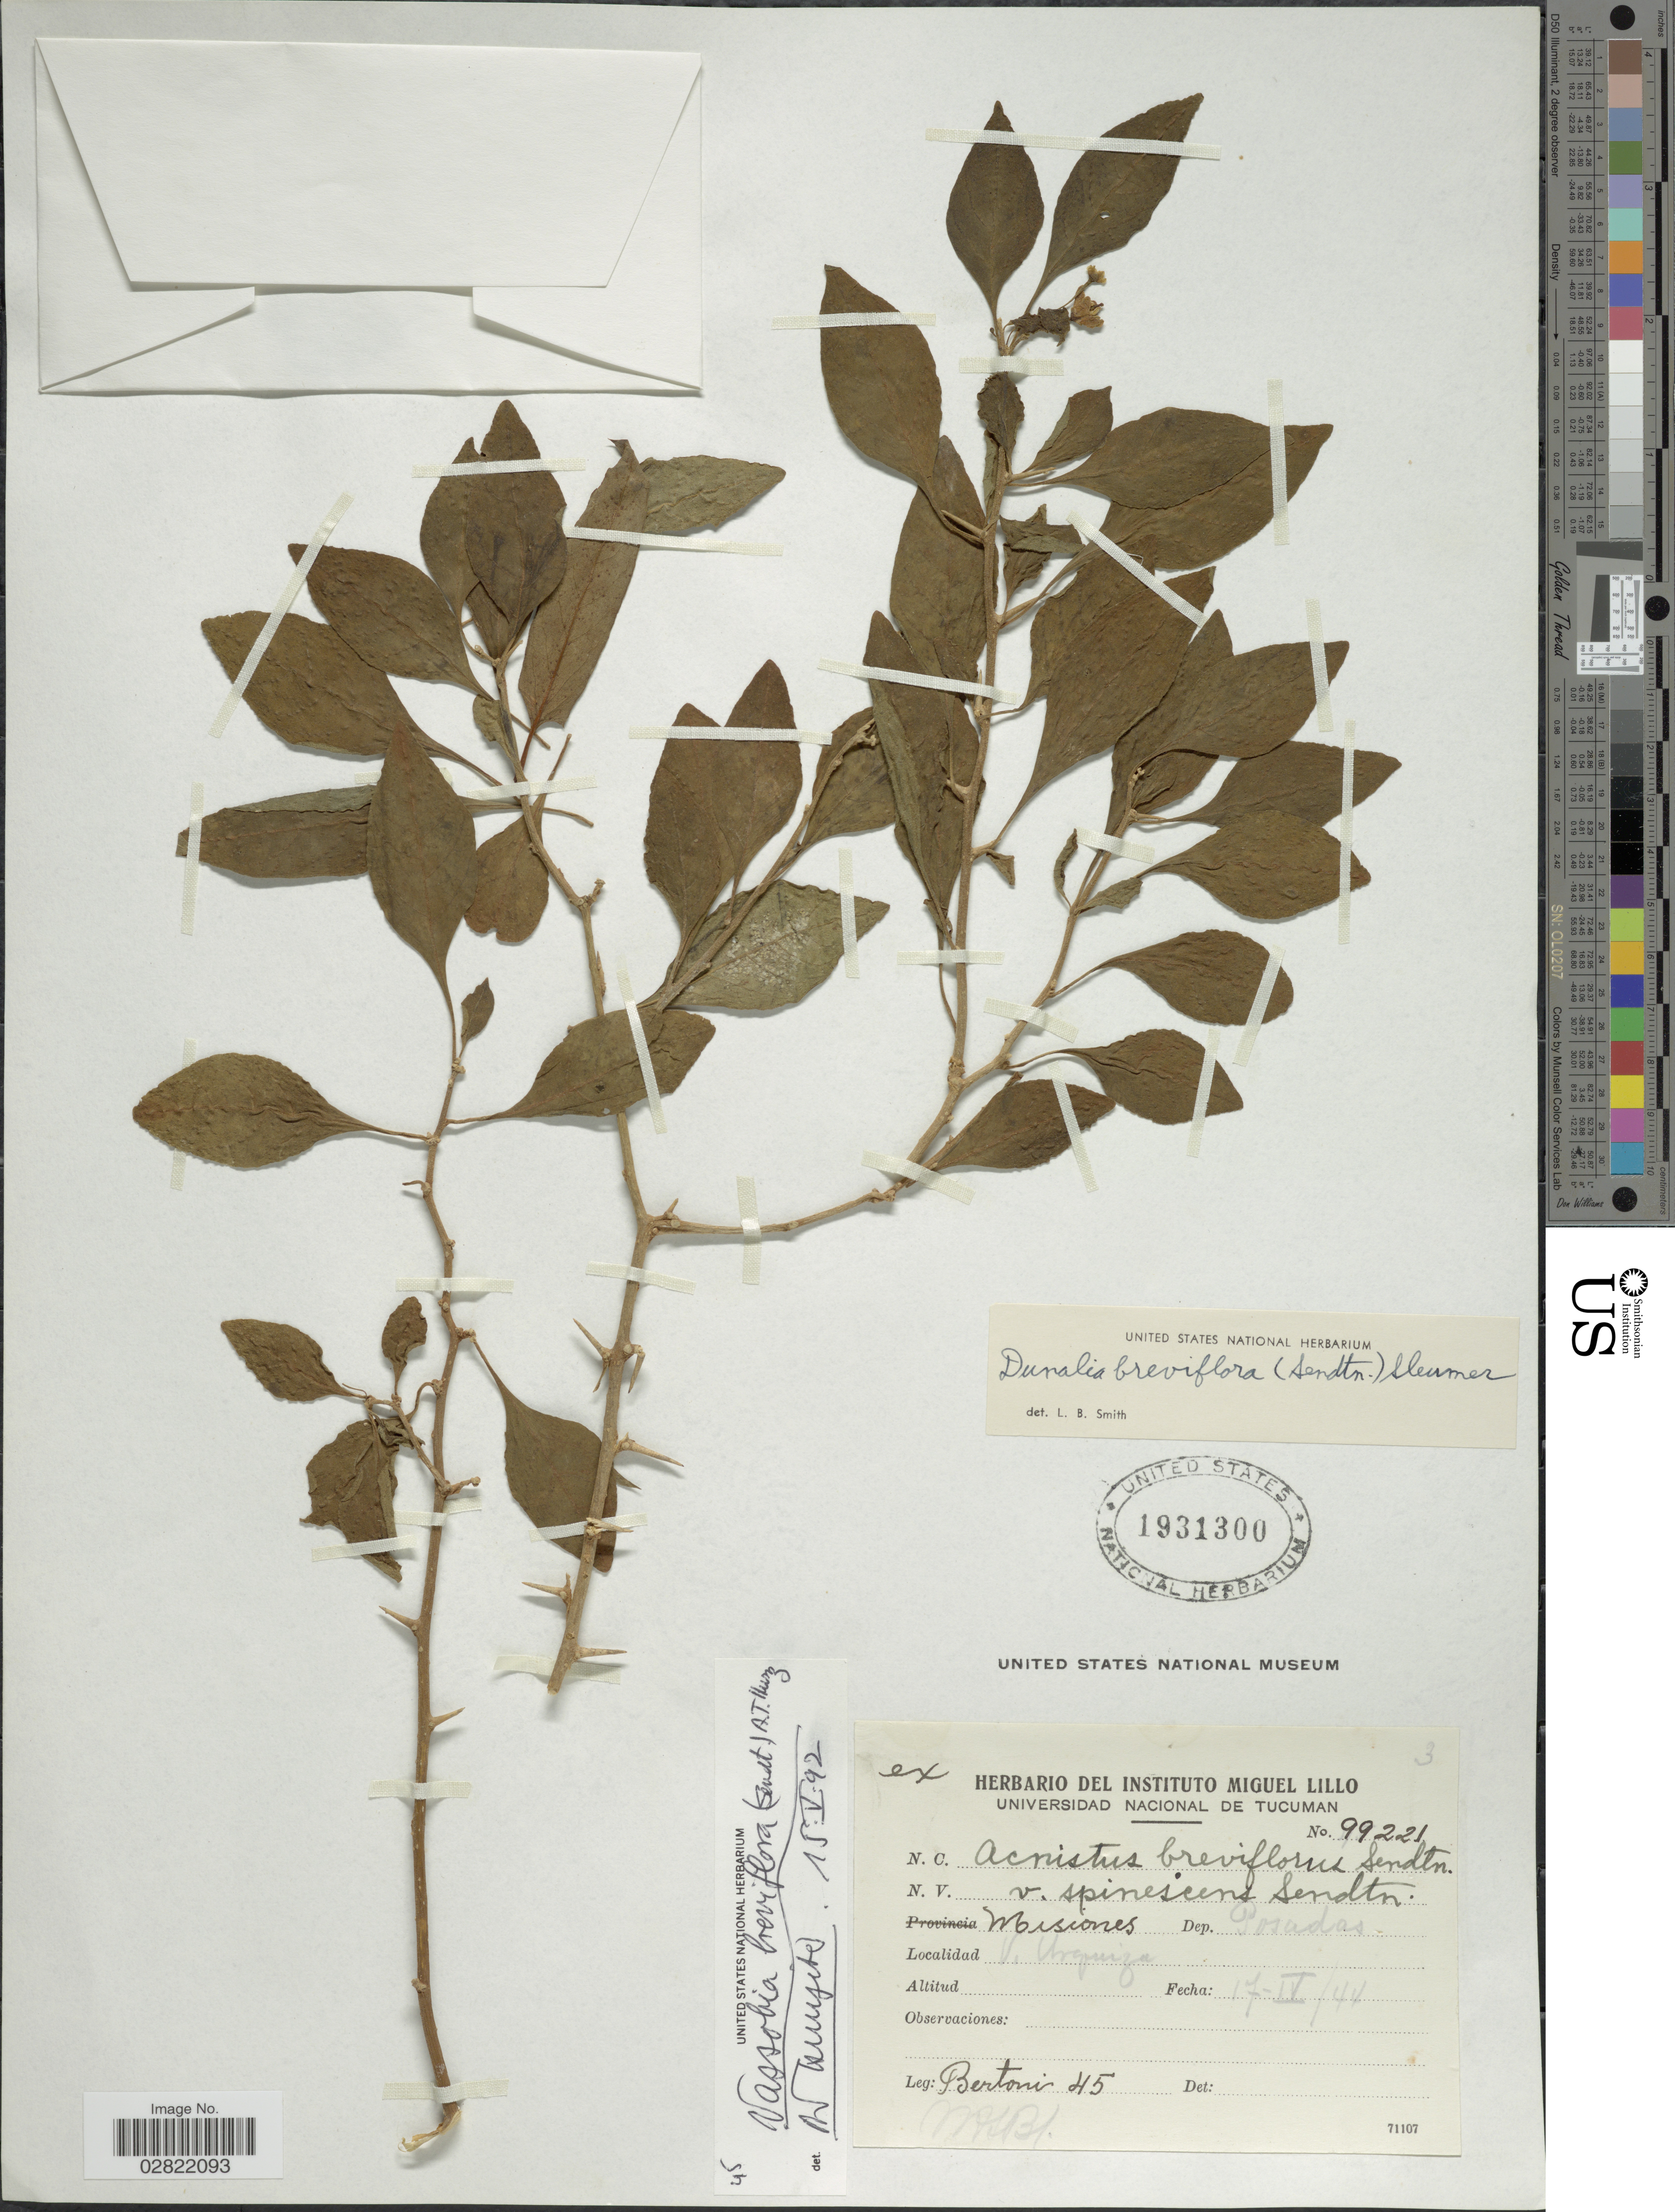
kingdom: Plantae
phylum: Tracheophyta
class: Magnoliopsida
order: Solanales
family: Solanaceae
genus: Vassobia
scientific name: Vassobia breviflora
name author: (Sendt.) Hunz.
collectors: -- Bertoni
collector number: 45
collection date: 1944-04-17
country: Argentina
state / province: Misiones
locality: Dep. Posadas, V. Urquiza.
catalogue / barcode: US 1931300